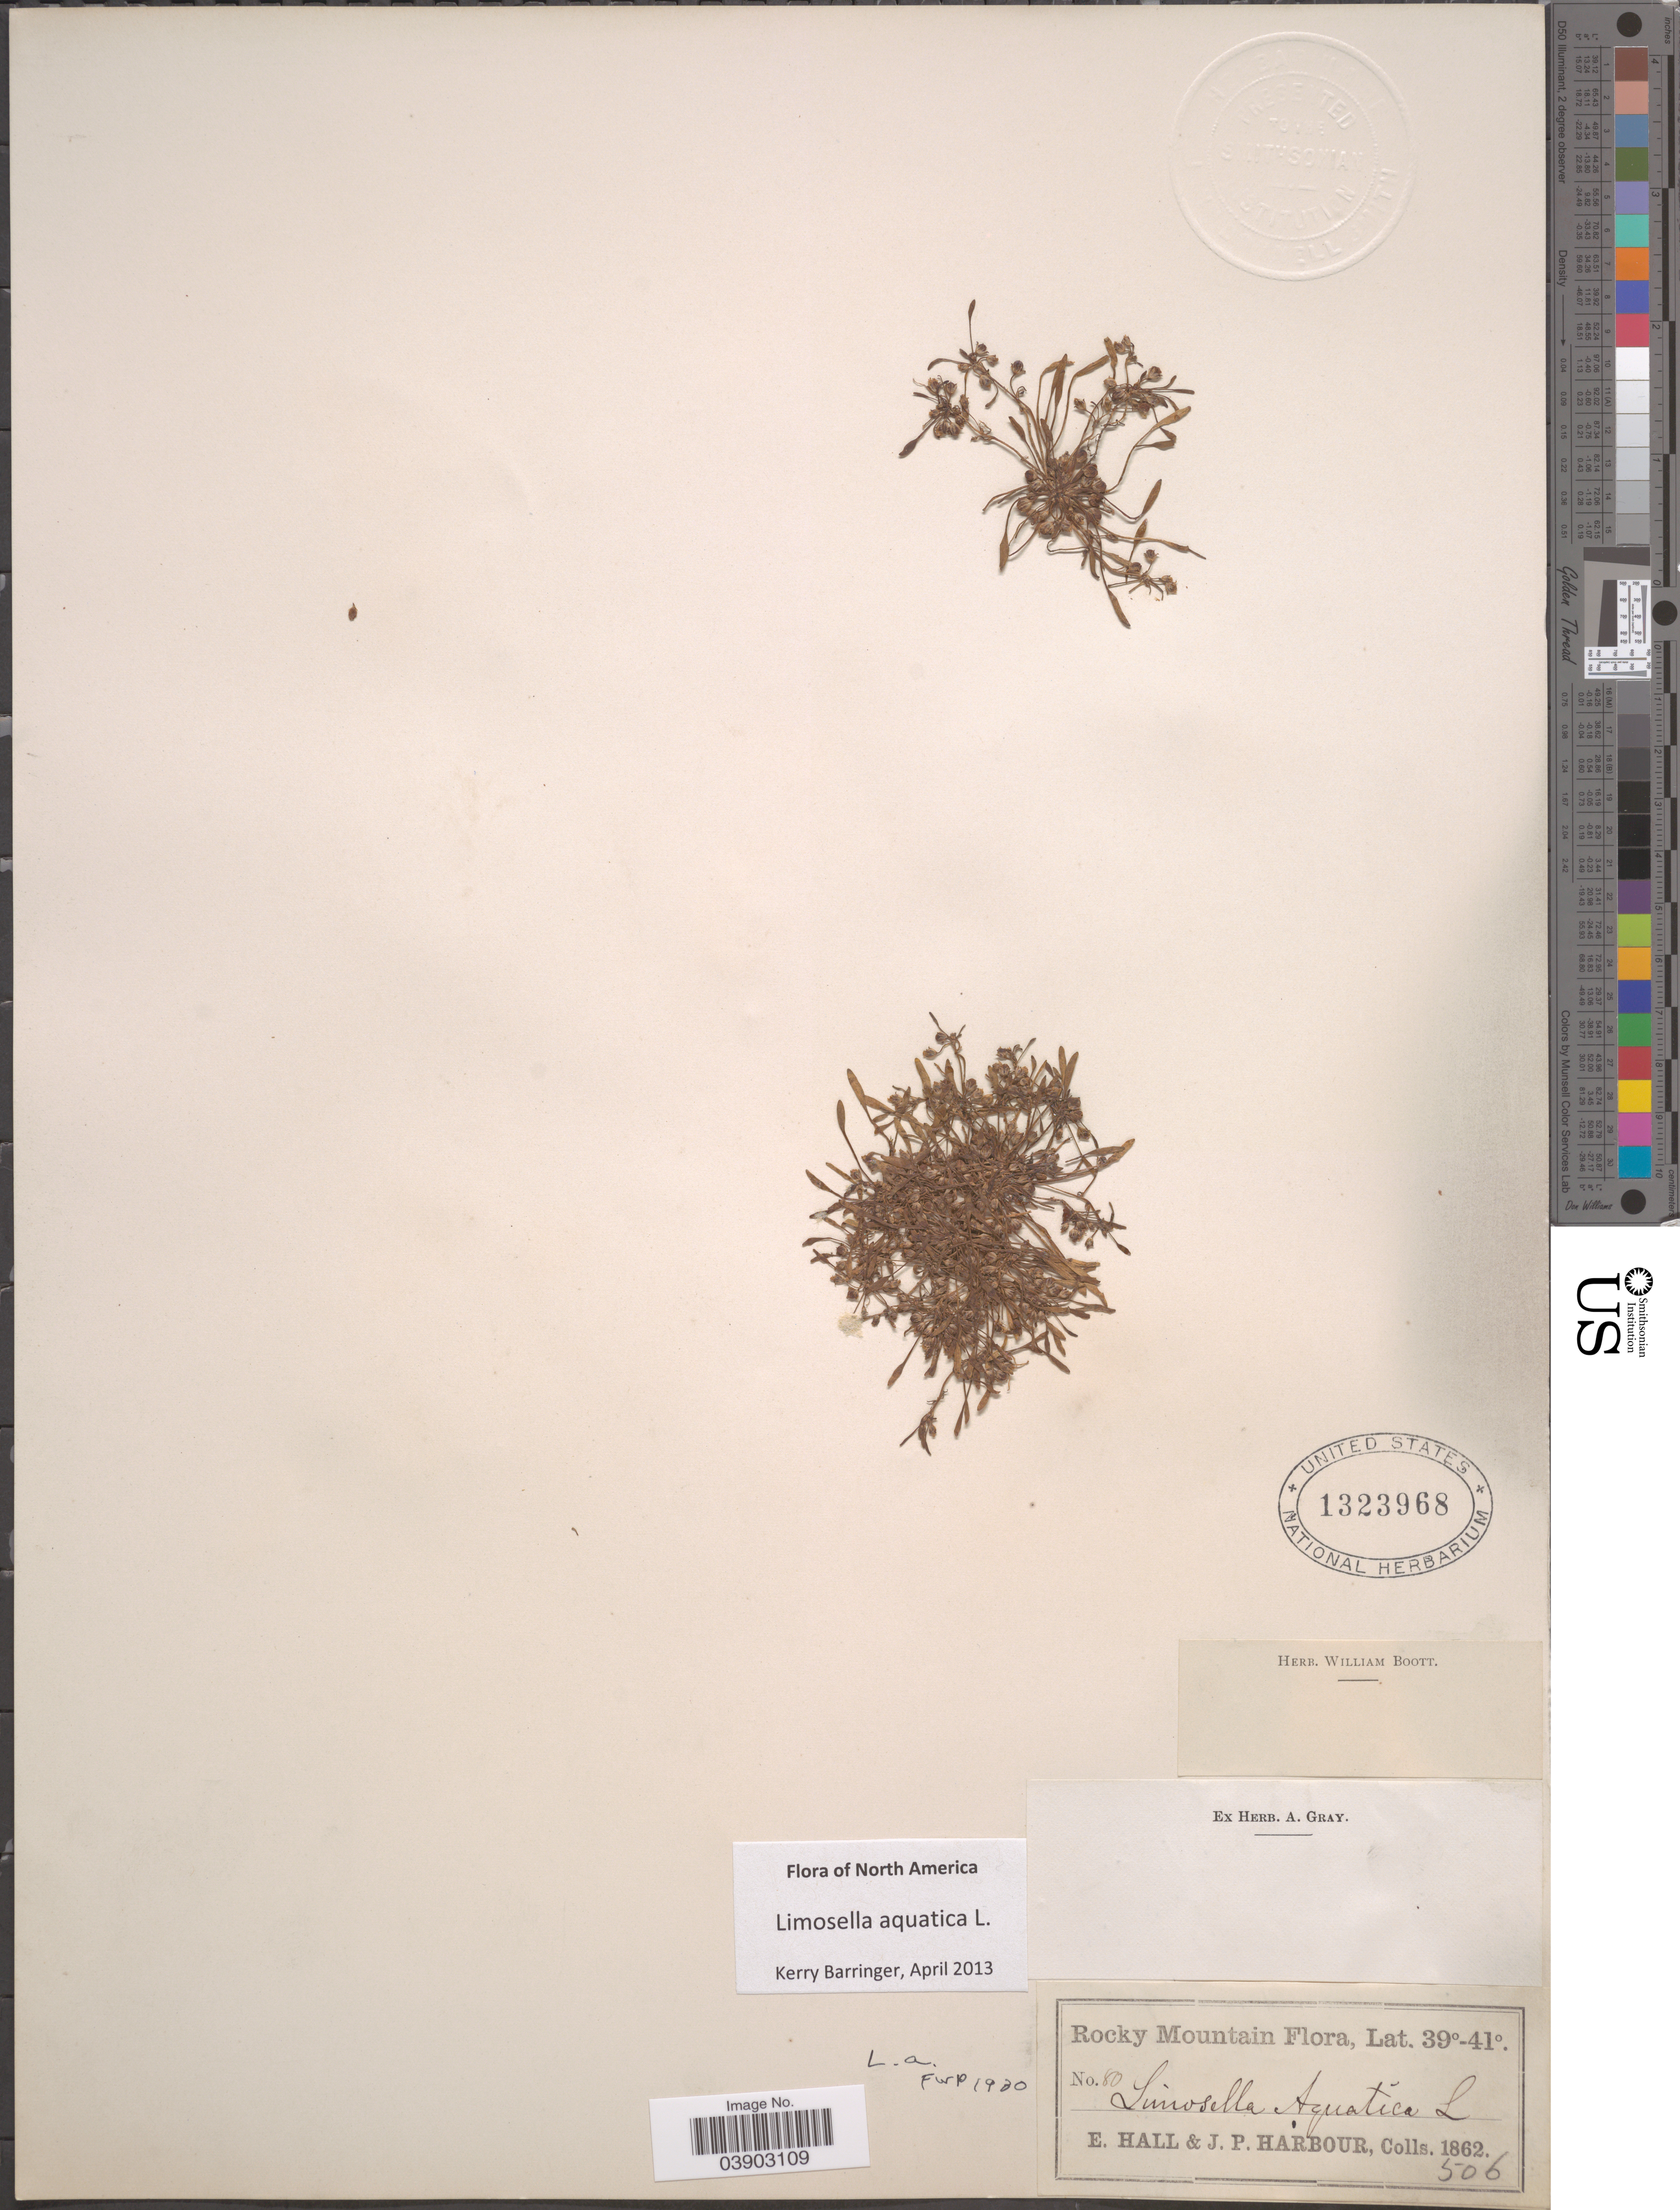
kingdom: Plantae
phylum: Tracheophyta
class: Magnoliopsida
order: Lamiales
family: Scrophulariaceae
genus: Limosella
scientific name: Limosella aquatica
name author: L.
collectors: E. Hall & J. Harbour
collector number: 80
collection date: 1862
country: United States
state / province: Colorado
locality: Rocky Mountain.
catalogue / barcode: US 1323968